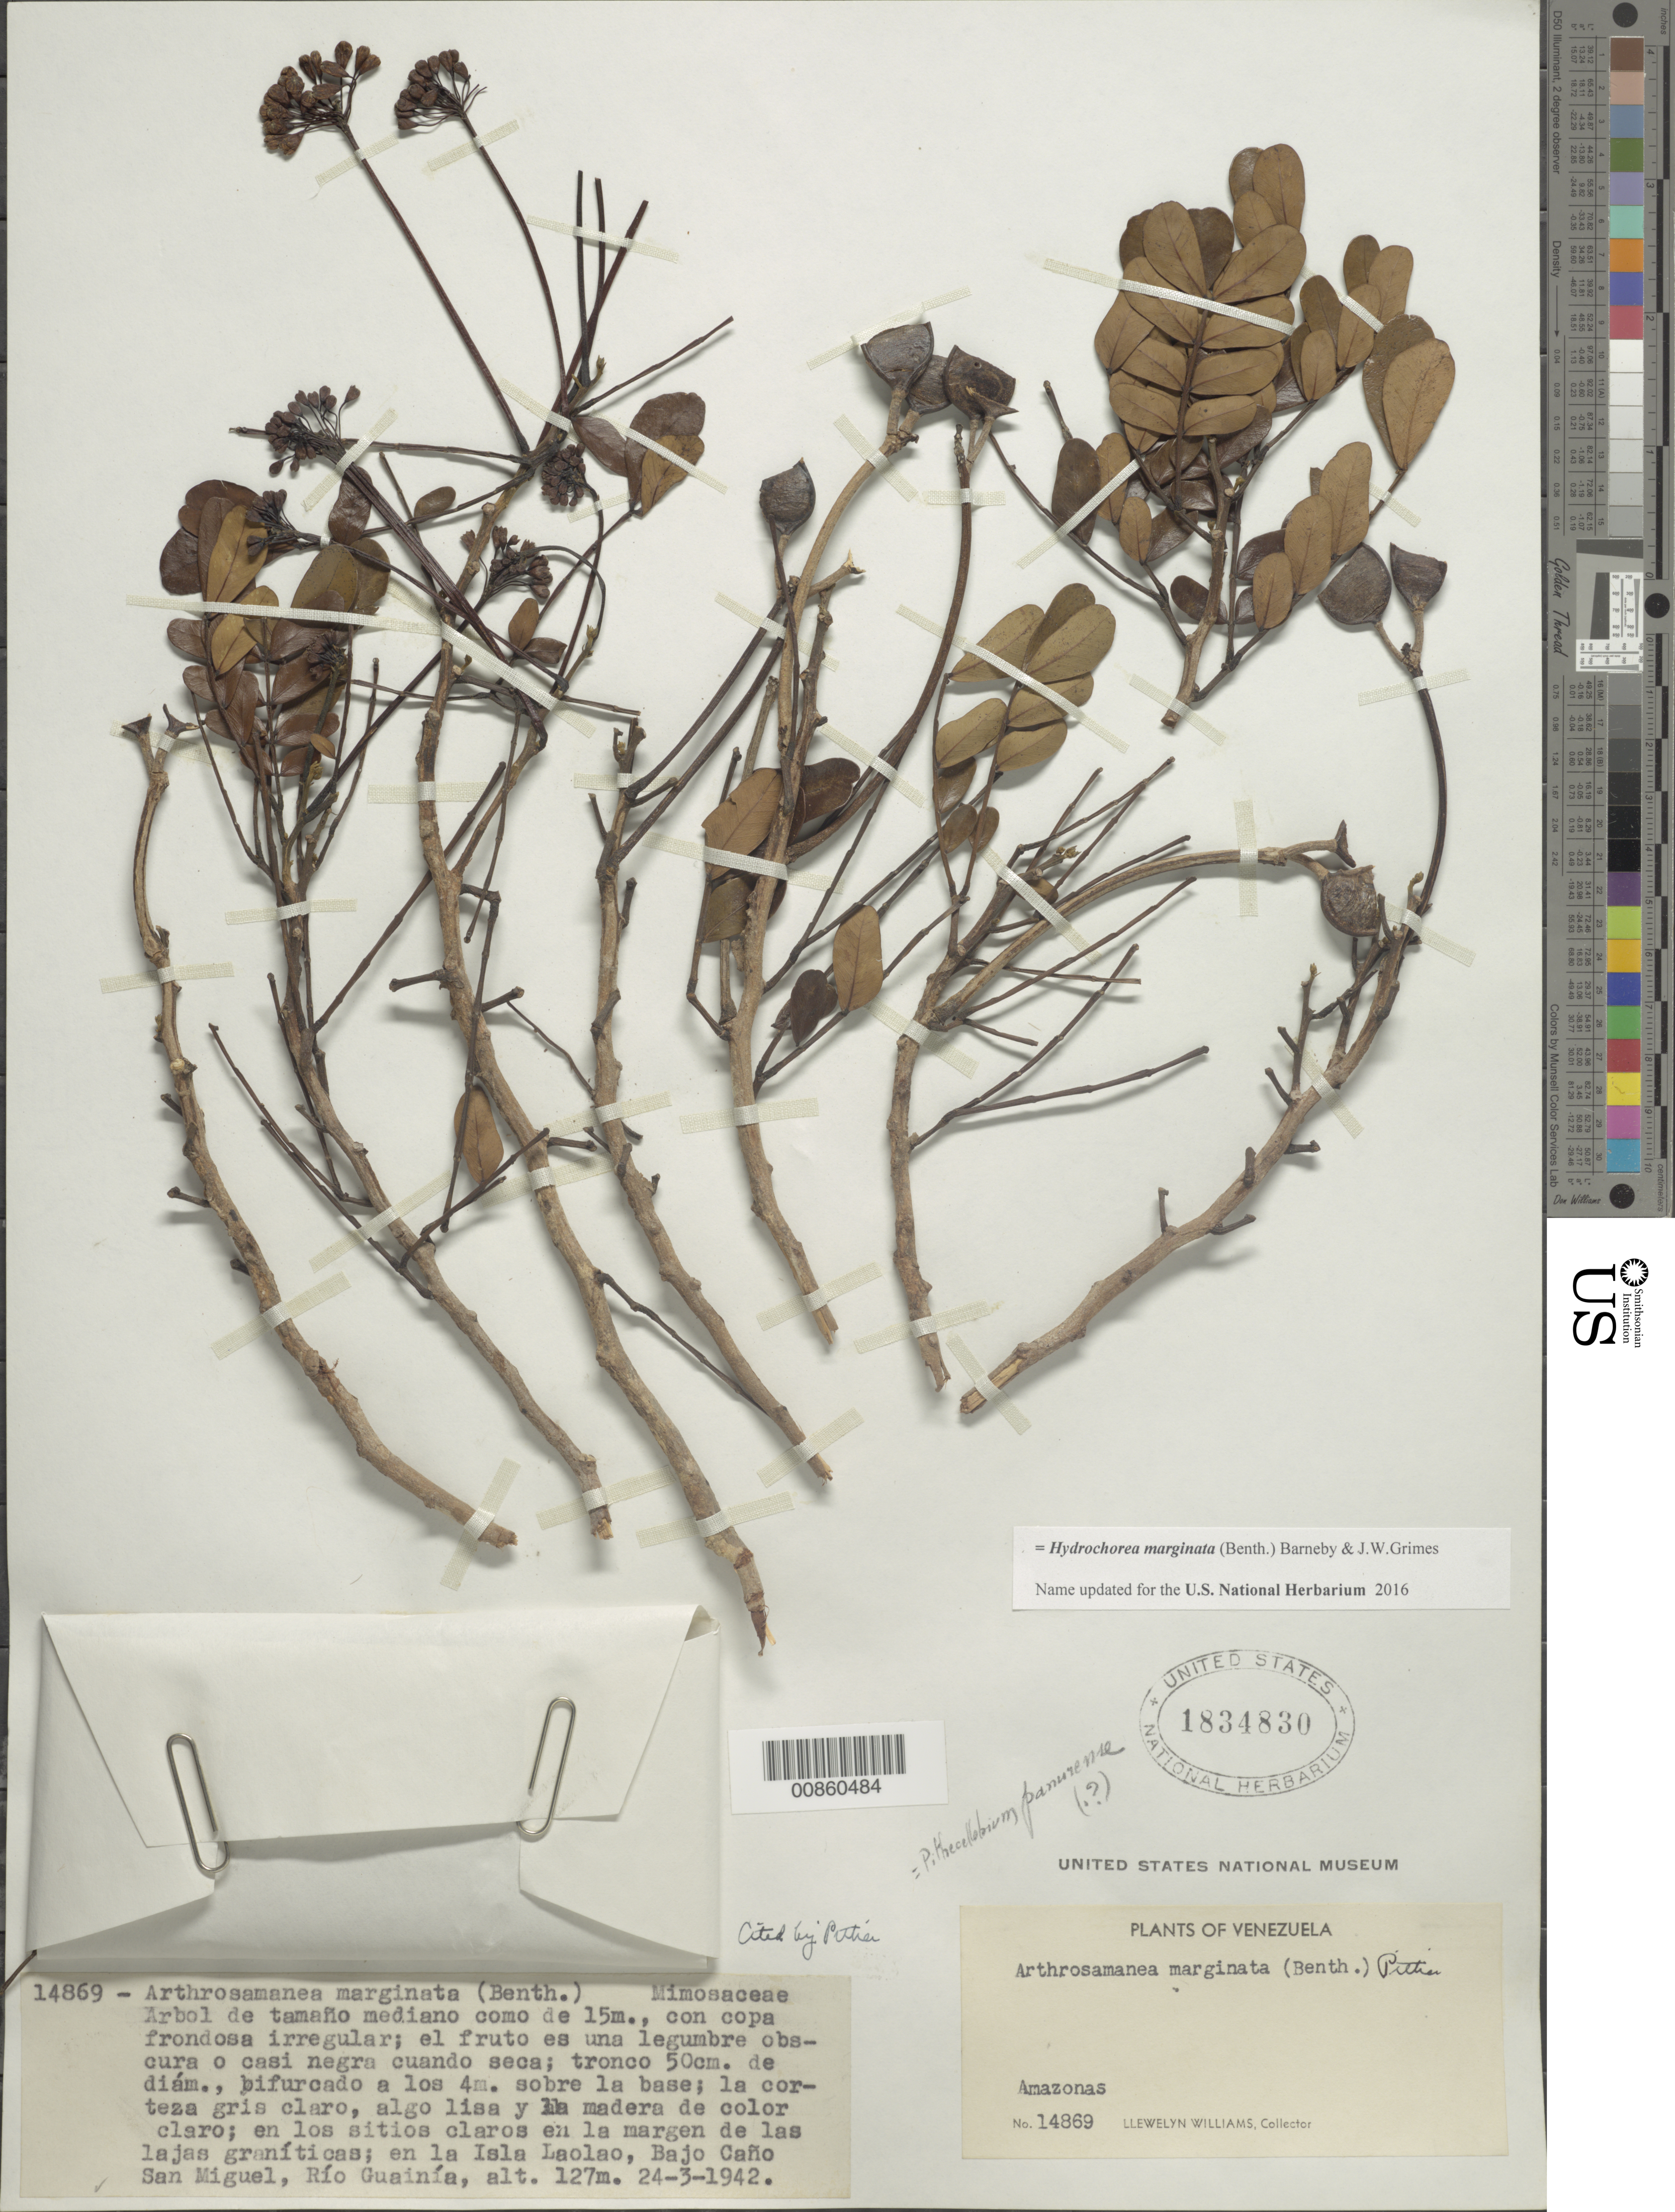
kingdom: Plantae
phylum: Tracheophyta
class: Magnoliopsida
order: Fabales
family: Fabaceae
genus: Hydrochorea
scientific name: Hydrochorea marginata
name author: (Spruce ex Benth.) Barneby & J.W. Grimes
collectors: Ll. Williams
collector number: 14869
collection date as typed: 24-Mar-42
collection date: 1942-03-24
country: Venezuela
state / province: Amazonas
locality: Isla LaoLao, Bajo San Miguel, Río Guainía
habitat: Sitios claros en la margen de las lajas graniticas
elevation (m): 127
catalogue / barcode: US 1834830